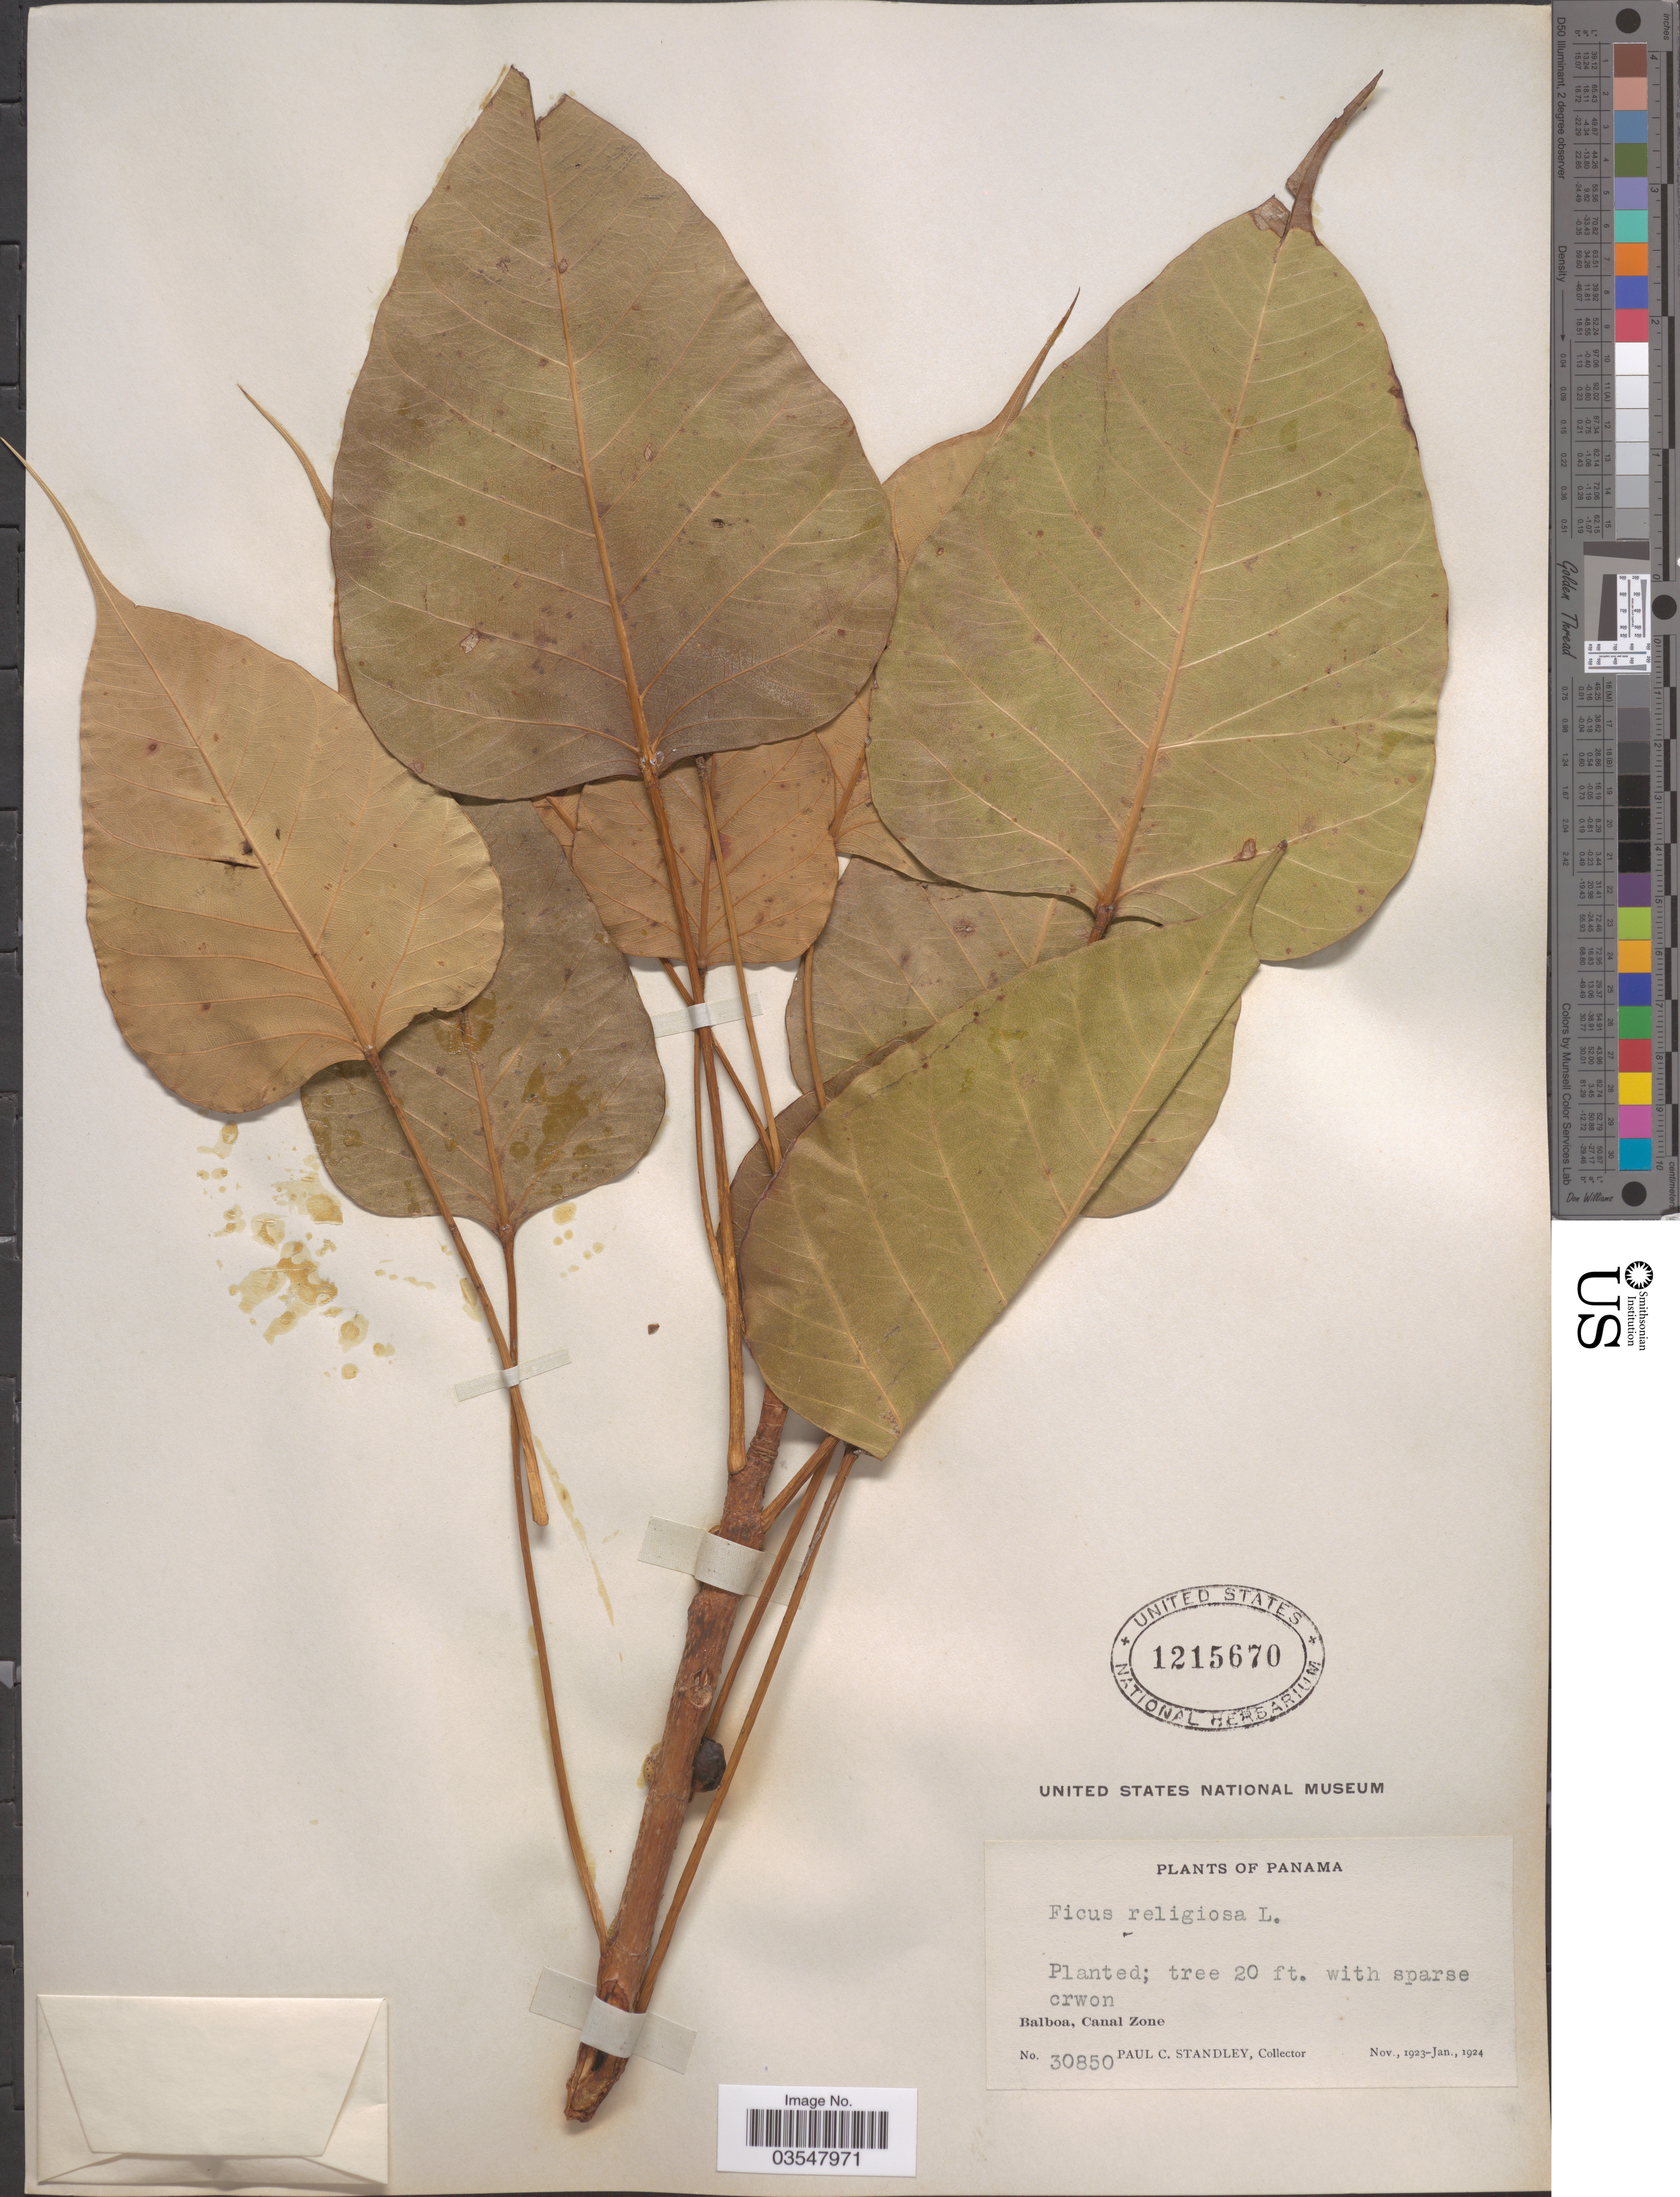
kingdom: Plantae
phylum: Tracheophyta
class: Magnoliopsida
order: Rosales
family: Moraceae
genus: Ficus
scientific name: Ficus religiosa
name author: L.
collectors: P. C. Standley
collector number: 30850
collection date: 1923-11/1924-01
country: Panama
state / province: Colón / Panamá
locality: Balboa, Canal Zone.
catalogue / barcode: US 1215670